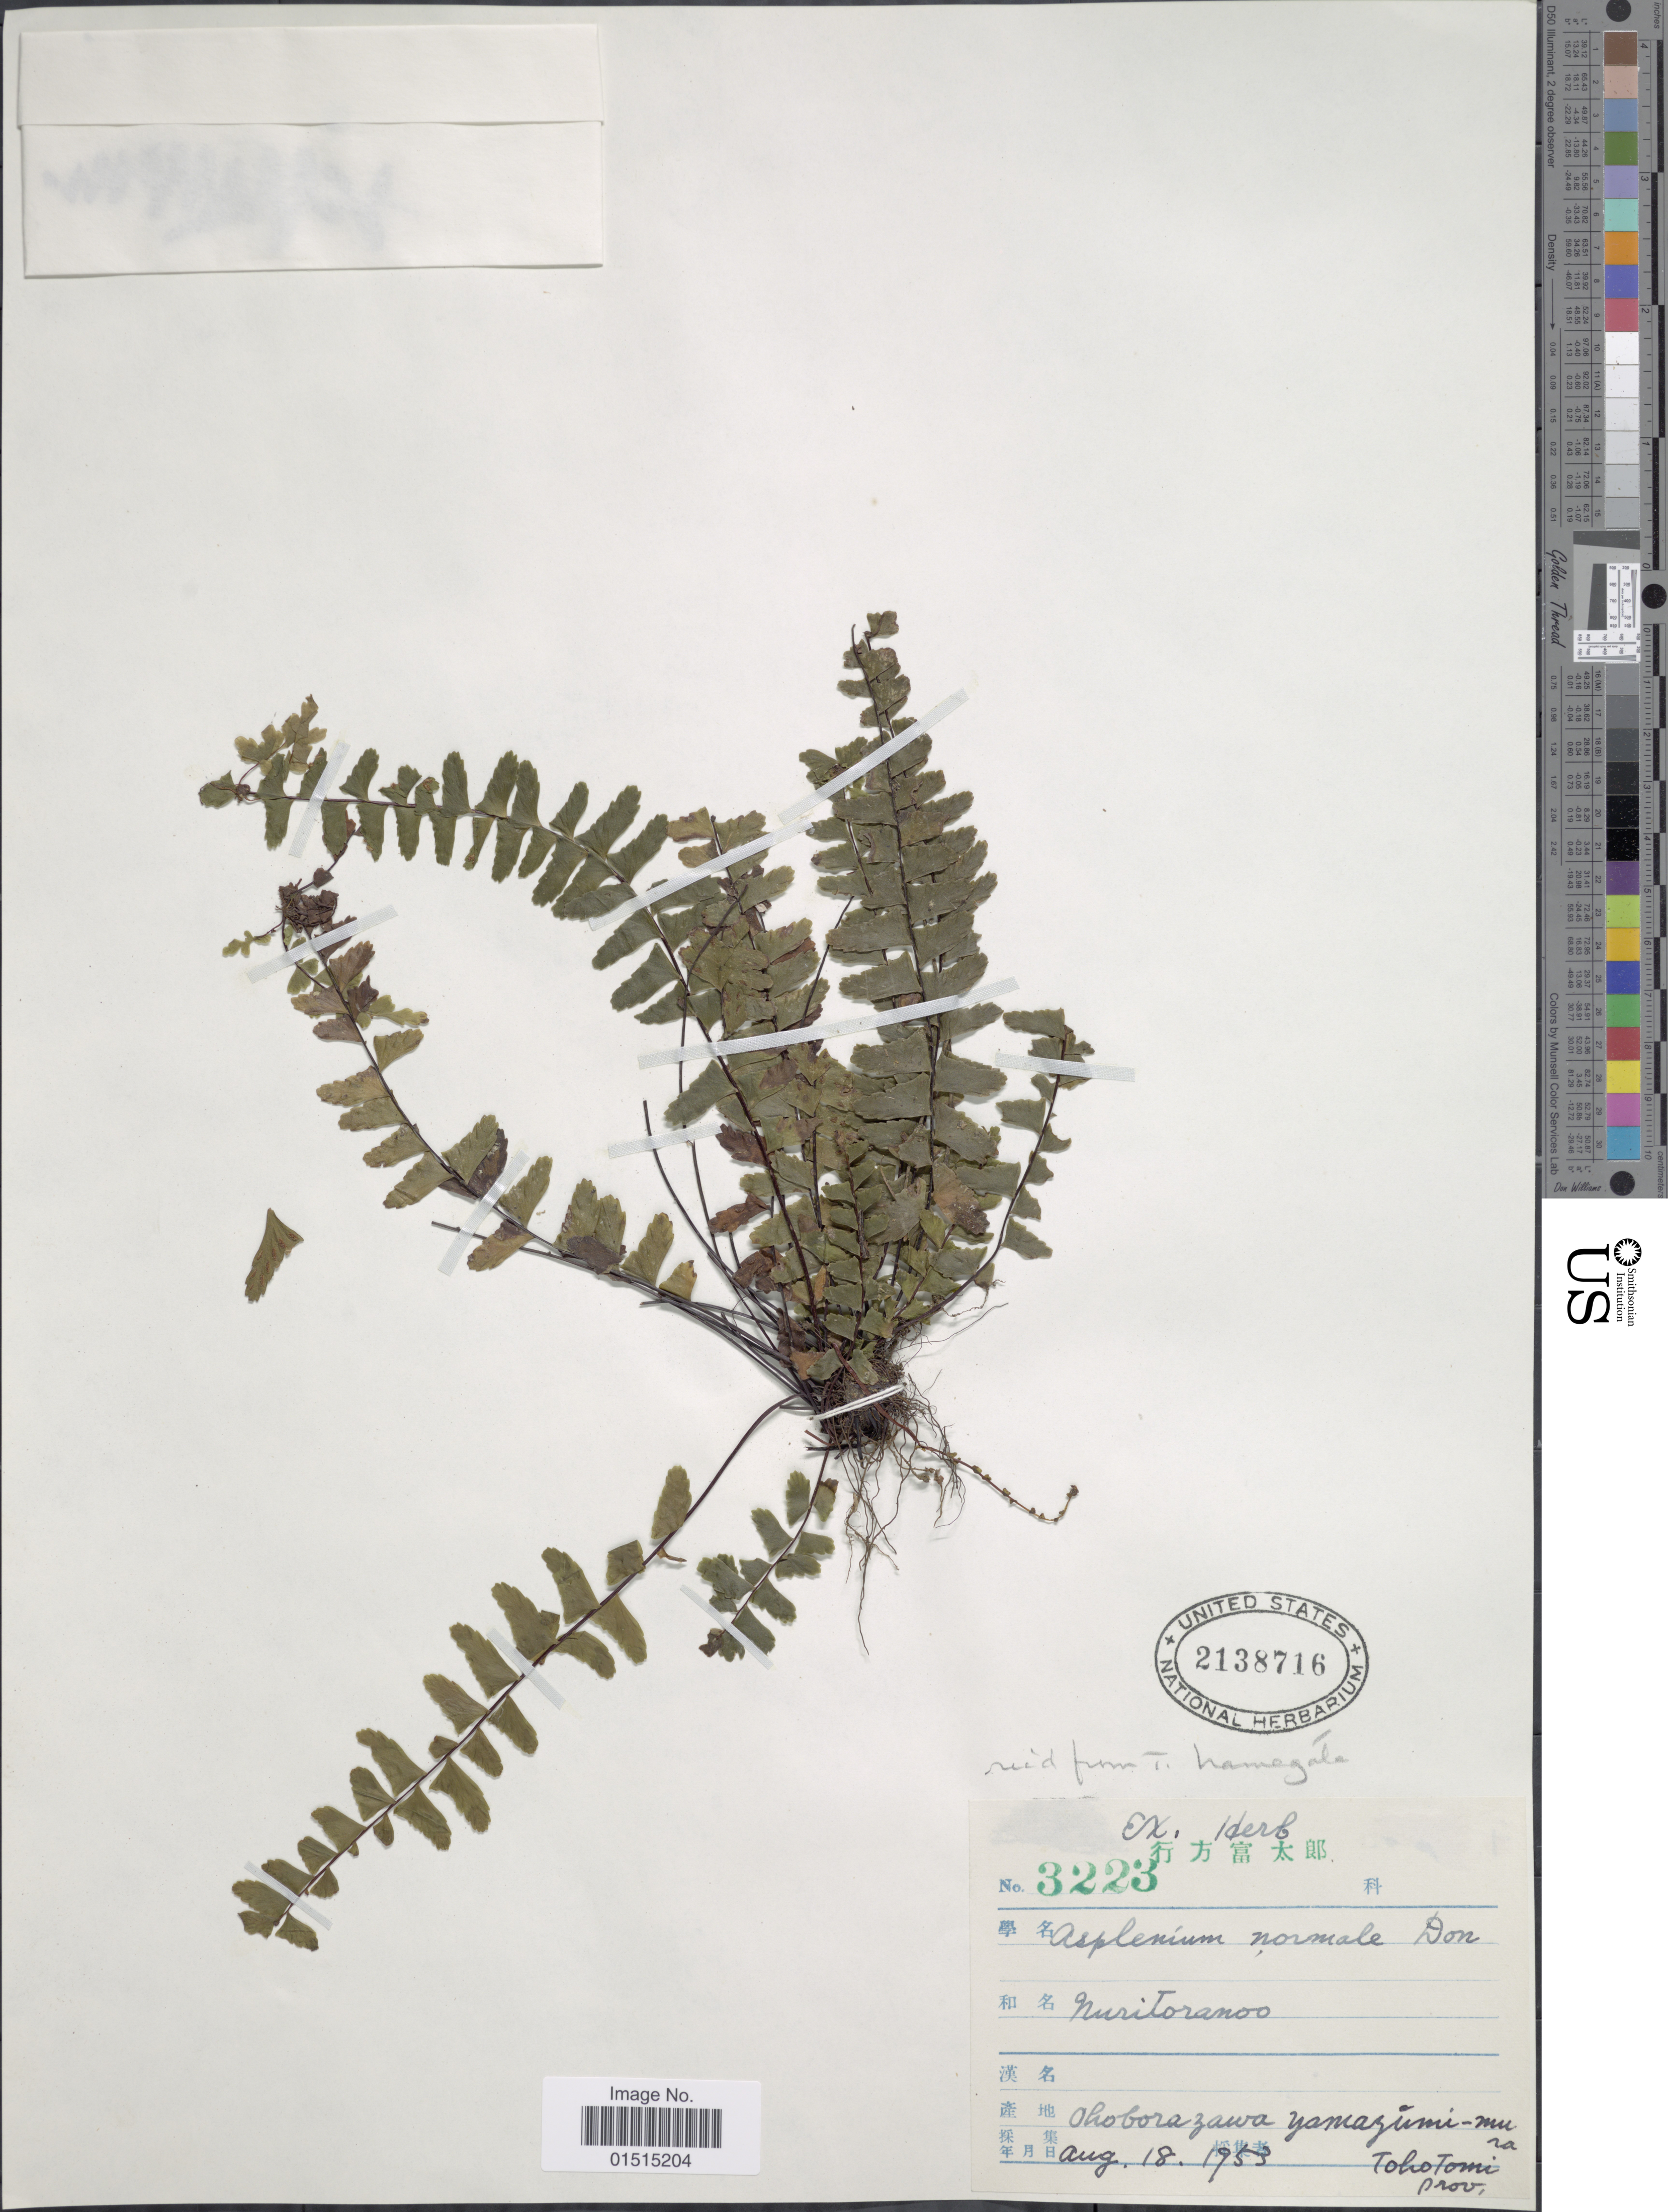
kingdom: Plantae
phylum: Tracheophyta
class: Polypodiopsida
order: Polypodiales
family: Aspleniaceae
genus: Asplenium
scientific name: Asplenium normale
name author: D. Don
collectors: ex herb. X.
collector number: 3223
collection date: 1953-08-18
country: Japan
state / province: Sizuoka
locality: Ohoborazawa Yamazumi - mura, Tohotomi prov.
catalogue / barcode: US 2138716